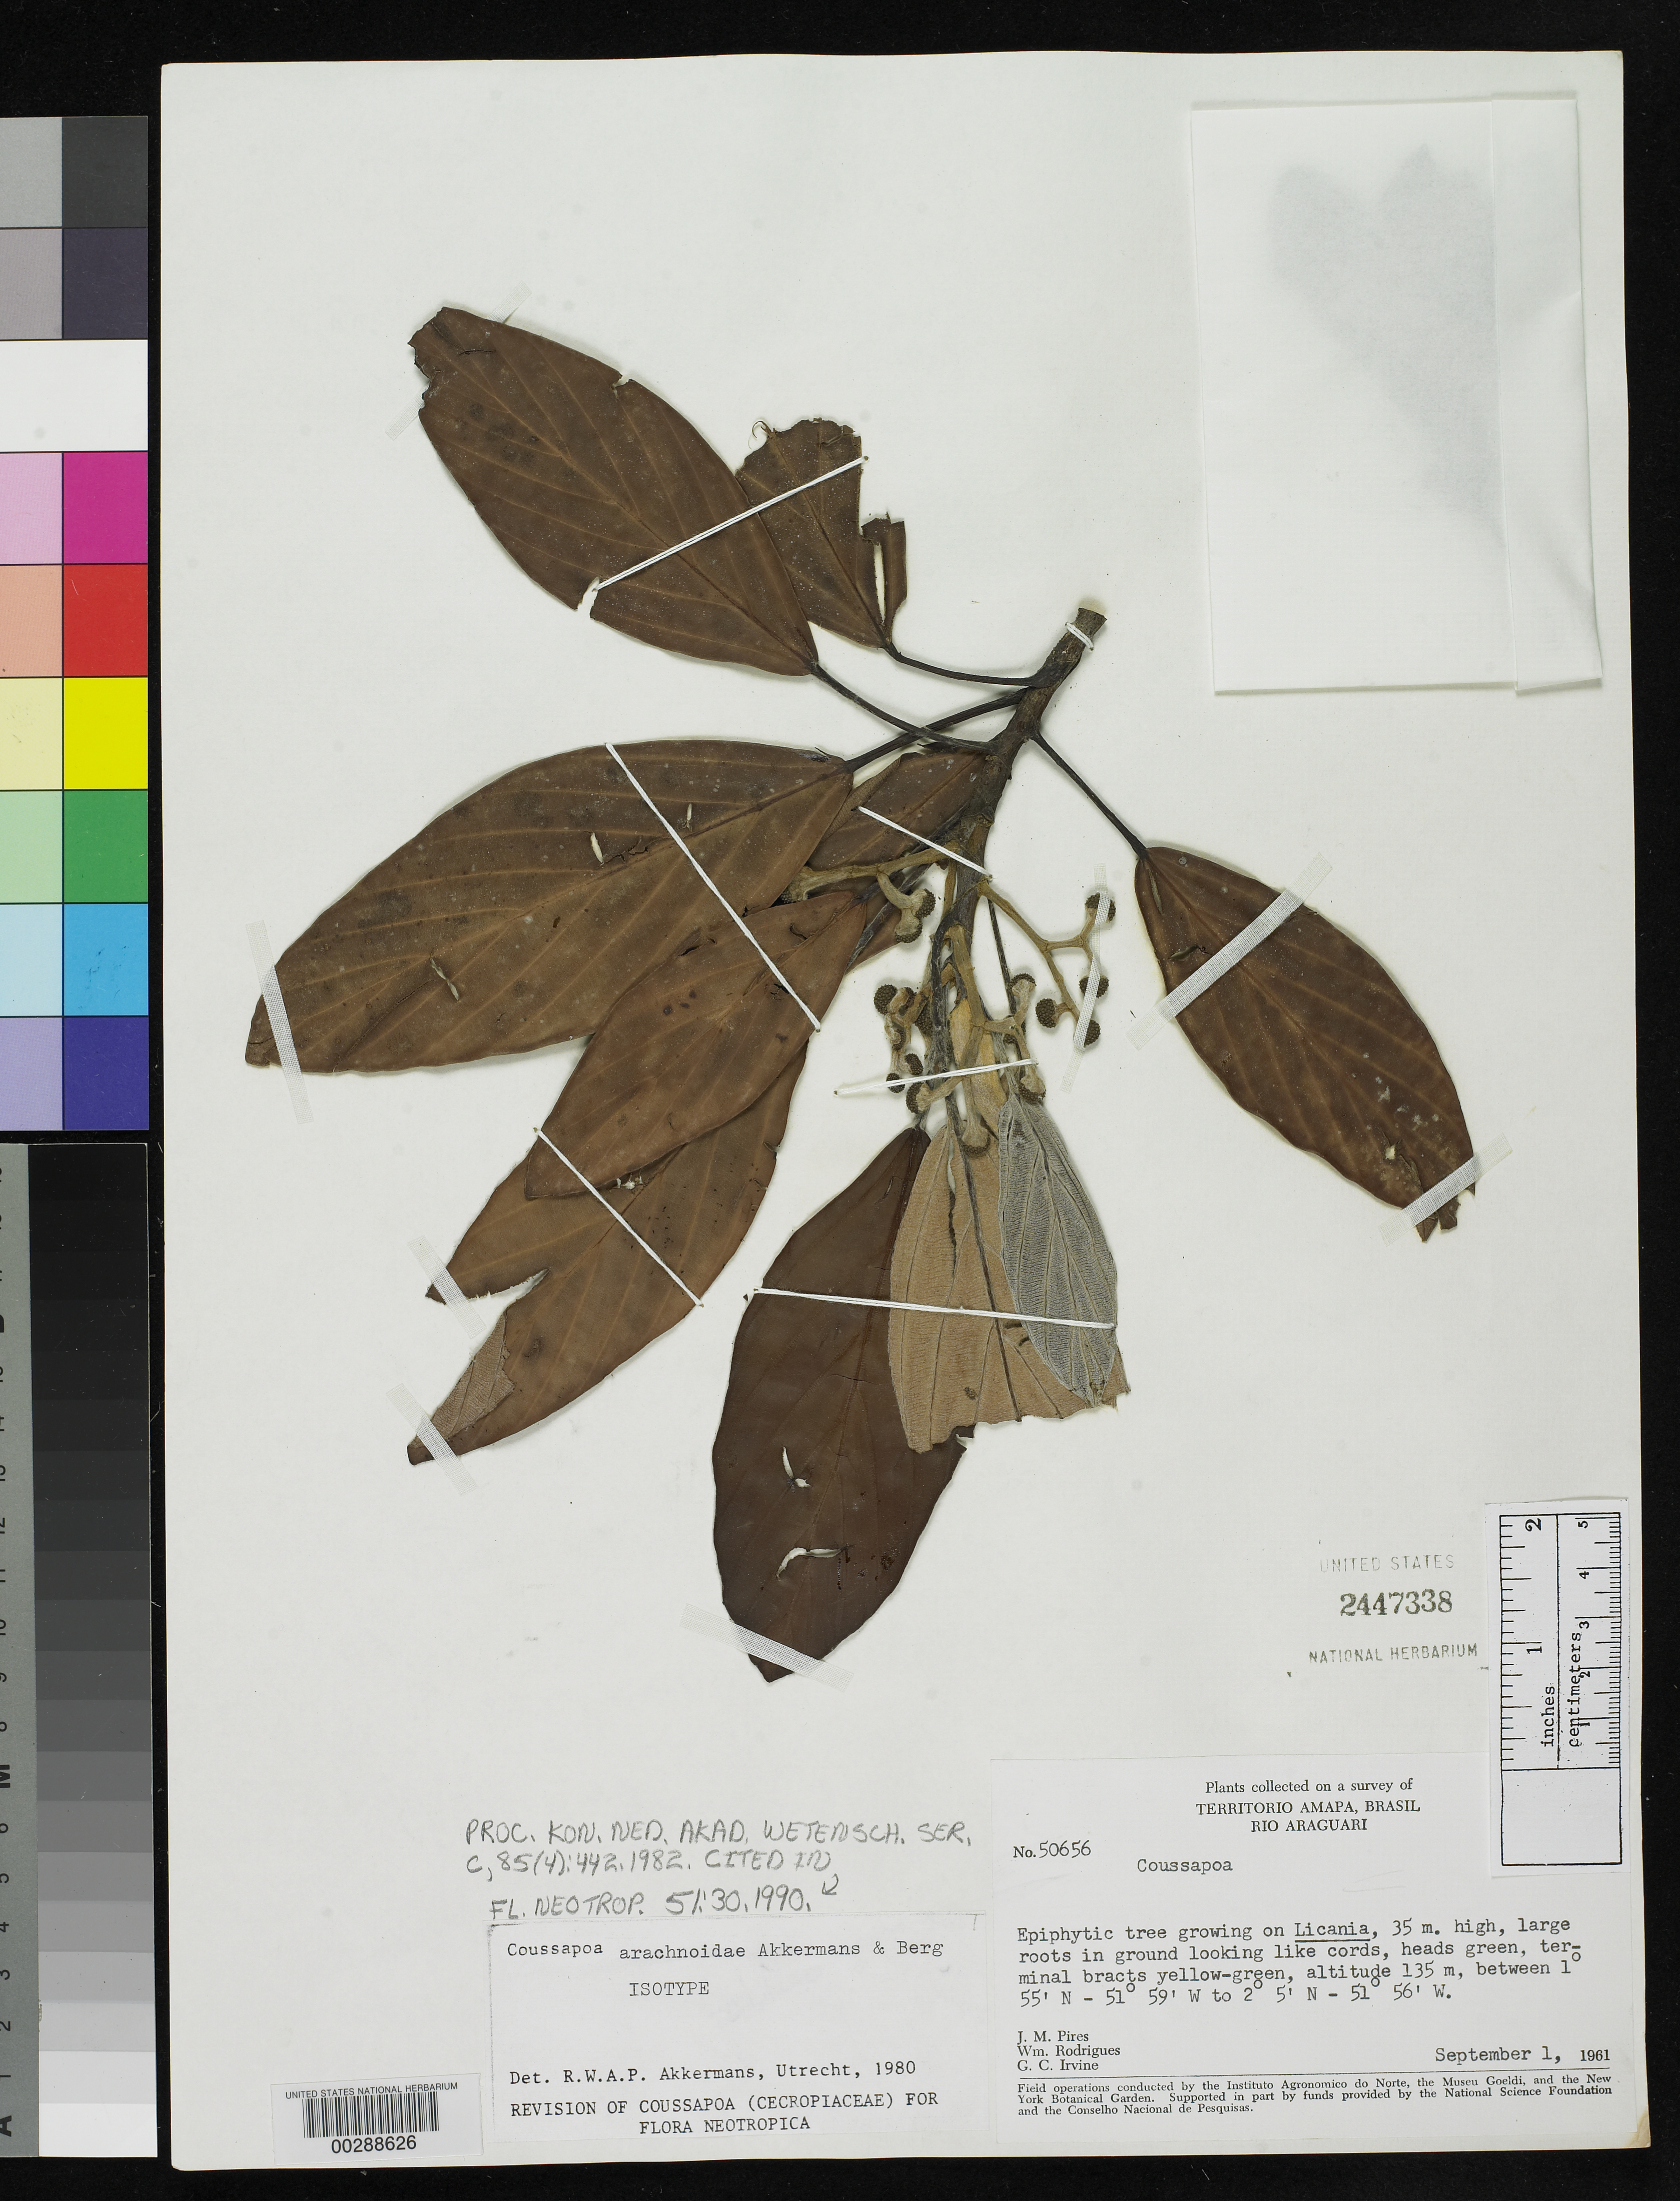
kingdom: Plantae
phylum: Tracheophyta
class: Magnoliopsida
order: Rosales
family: Urticaceae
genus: Coussapoa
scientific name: Coussapoa arachnoidea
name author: Akkermans & C.C. Berg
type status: Isotype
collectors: J. M. Pires, W. A. Rodrigues & G. Irvine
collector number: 50656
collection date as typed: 01 Sep 1961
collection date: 1961-09-01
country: Brazil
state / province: Amapá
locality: Rio Araguari.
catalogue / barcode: US 2447338